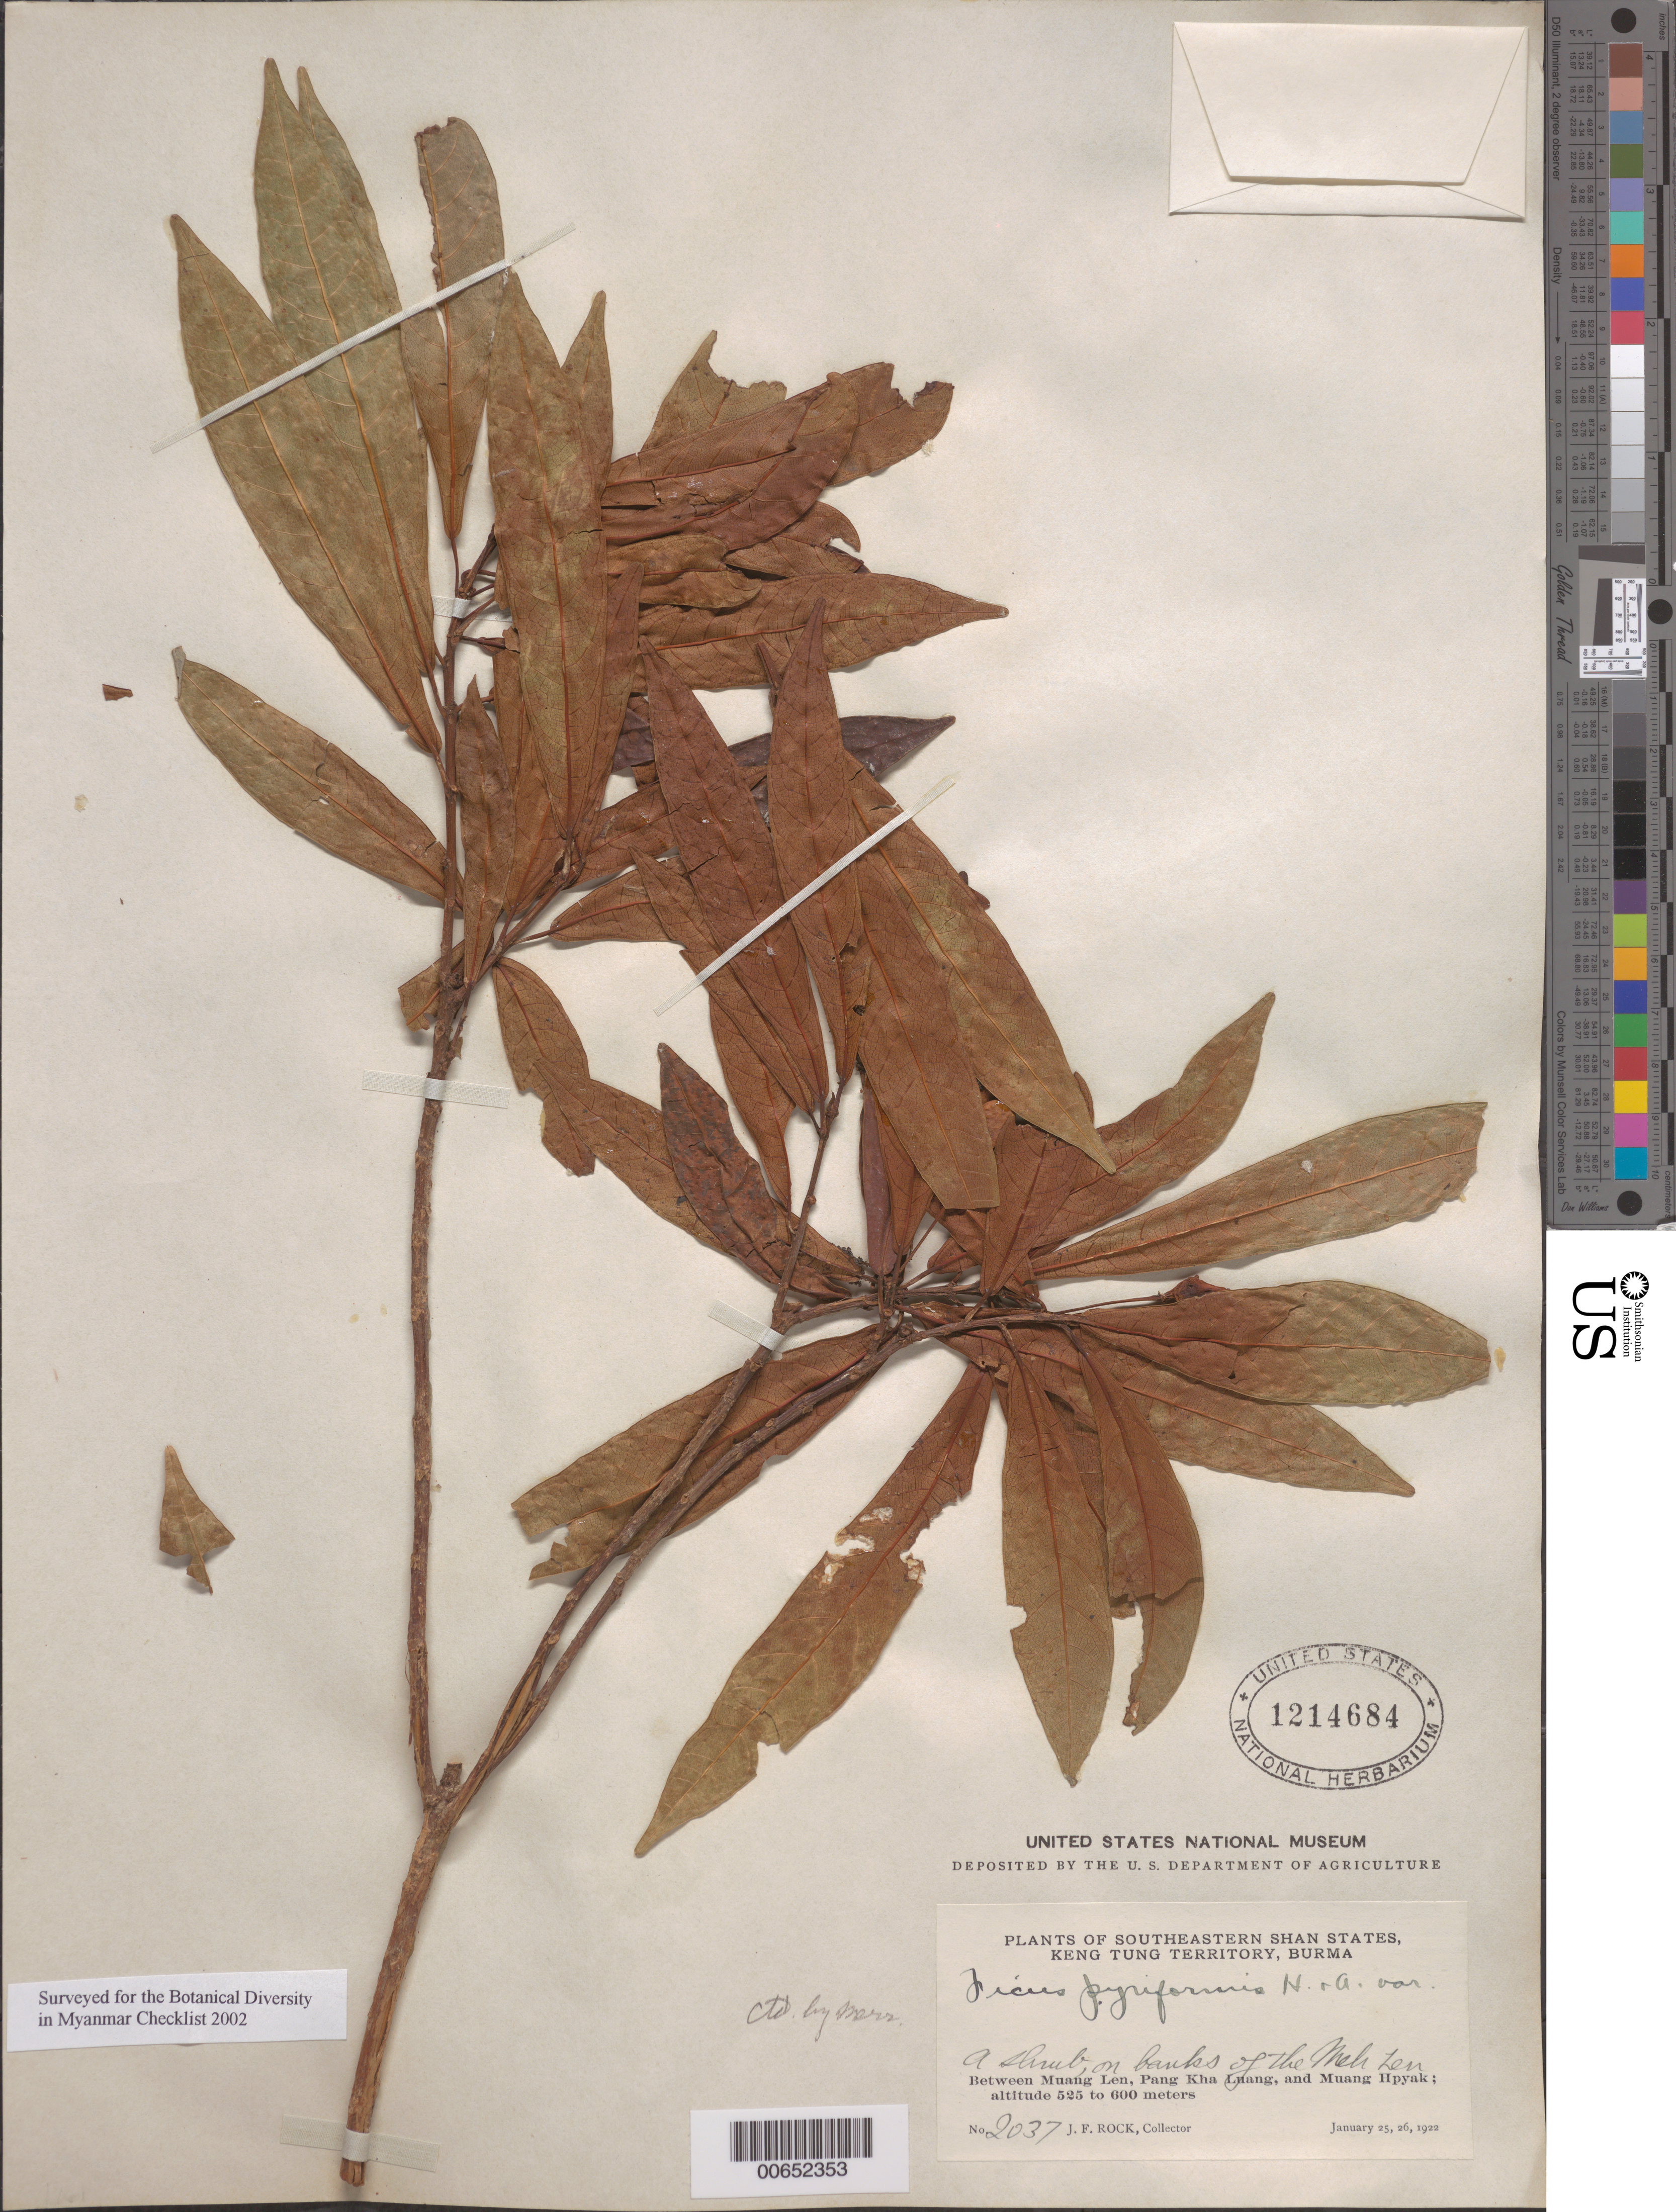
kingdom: Plantae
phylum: Tracheophyta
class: Magnoliopsida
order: Rosales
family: Moraceae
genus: Ficus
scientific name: Ficus pyriformis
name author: Hook. & Arn.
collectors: J. F. Rock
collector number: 2037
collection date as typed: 25 Jan 1922 and 26 Jan 1922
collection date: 1922-01-25,1922-01-26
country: Myanmar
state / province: Shan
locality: Keng Tung Territory, between Muang Len, Pang Kha Luang and Muang Hpyak.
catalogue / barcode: US 1214684